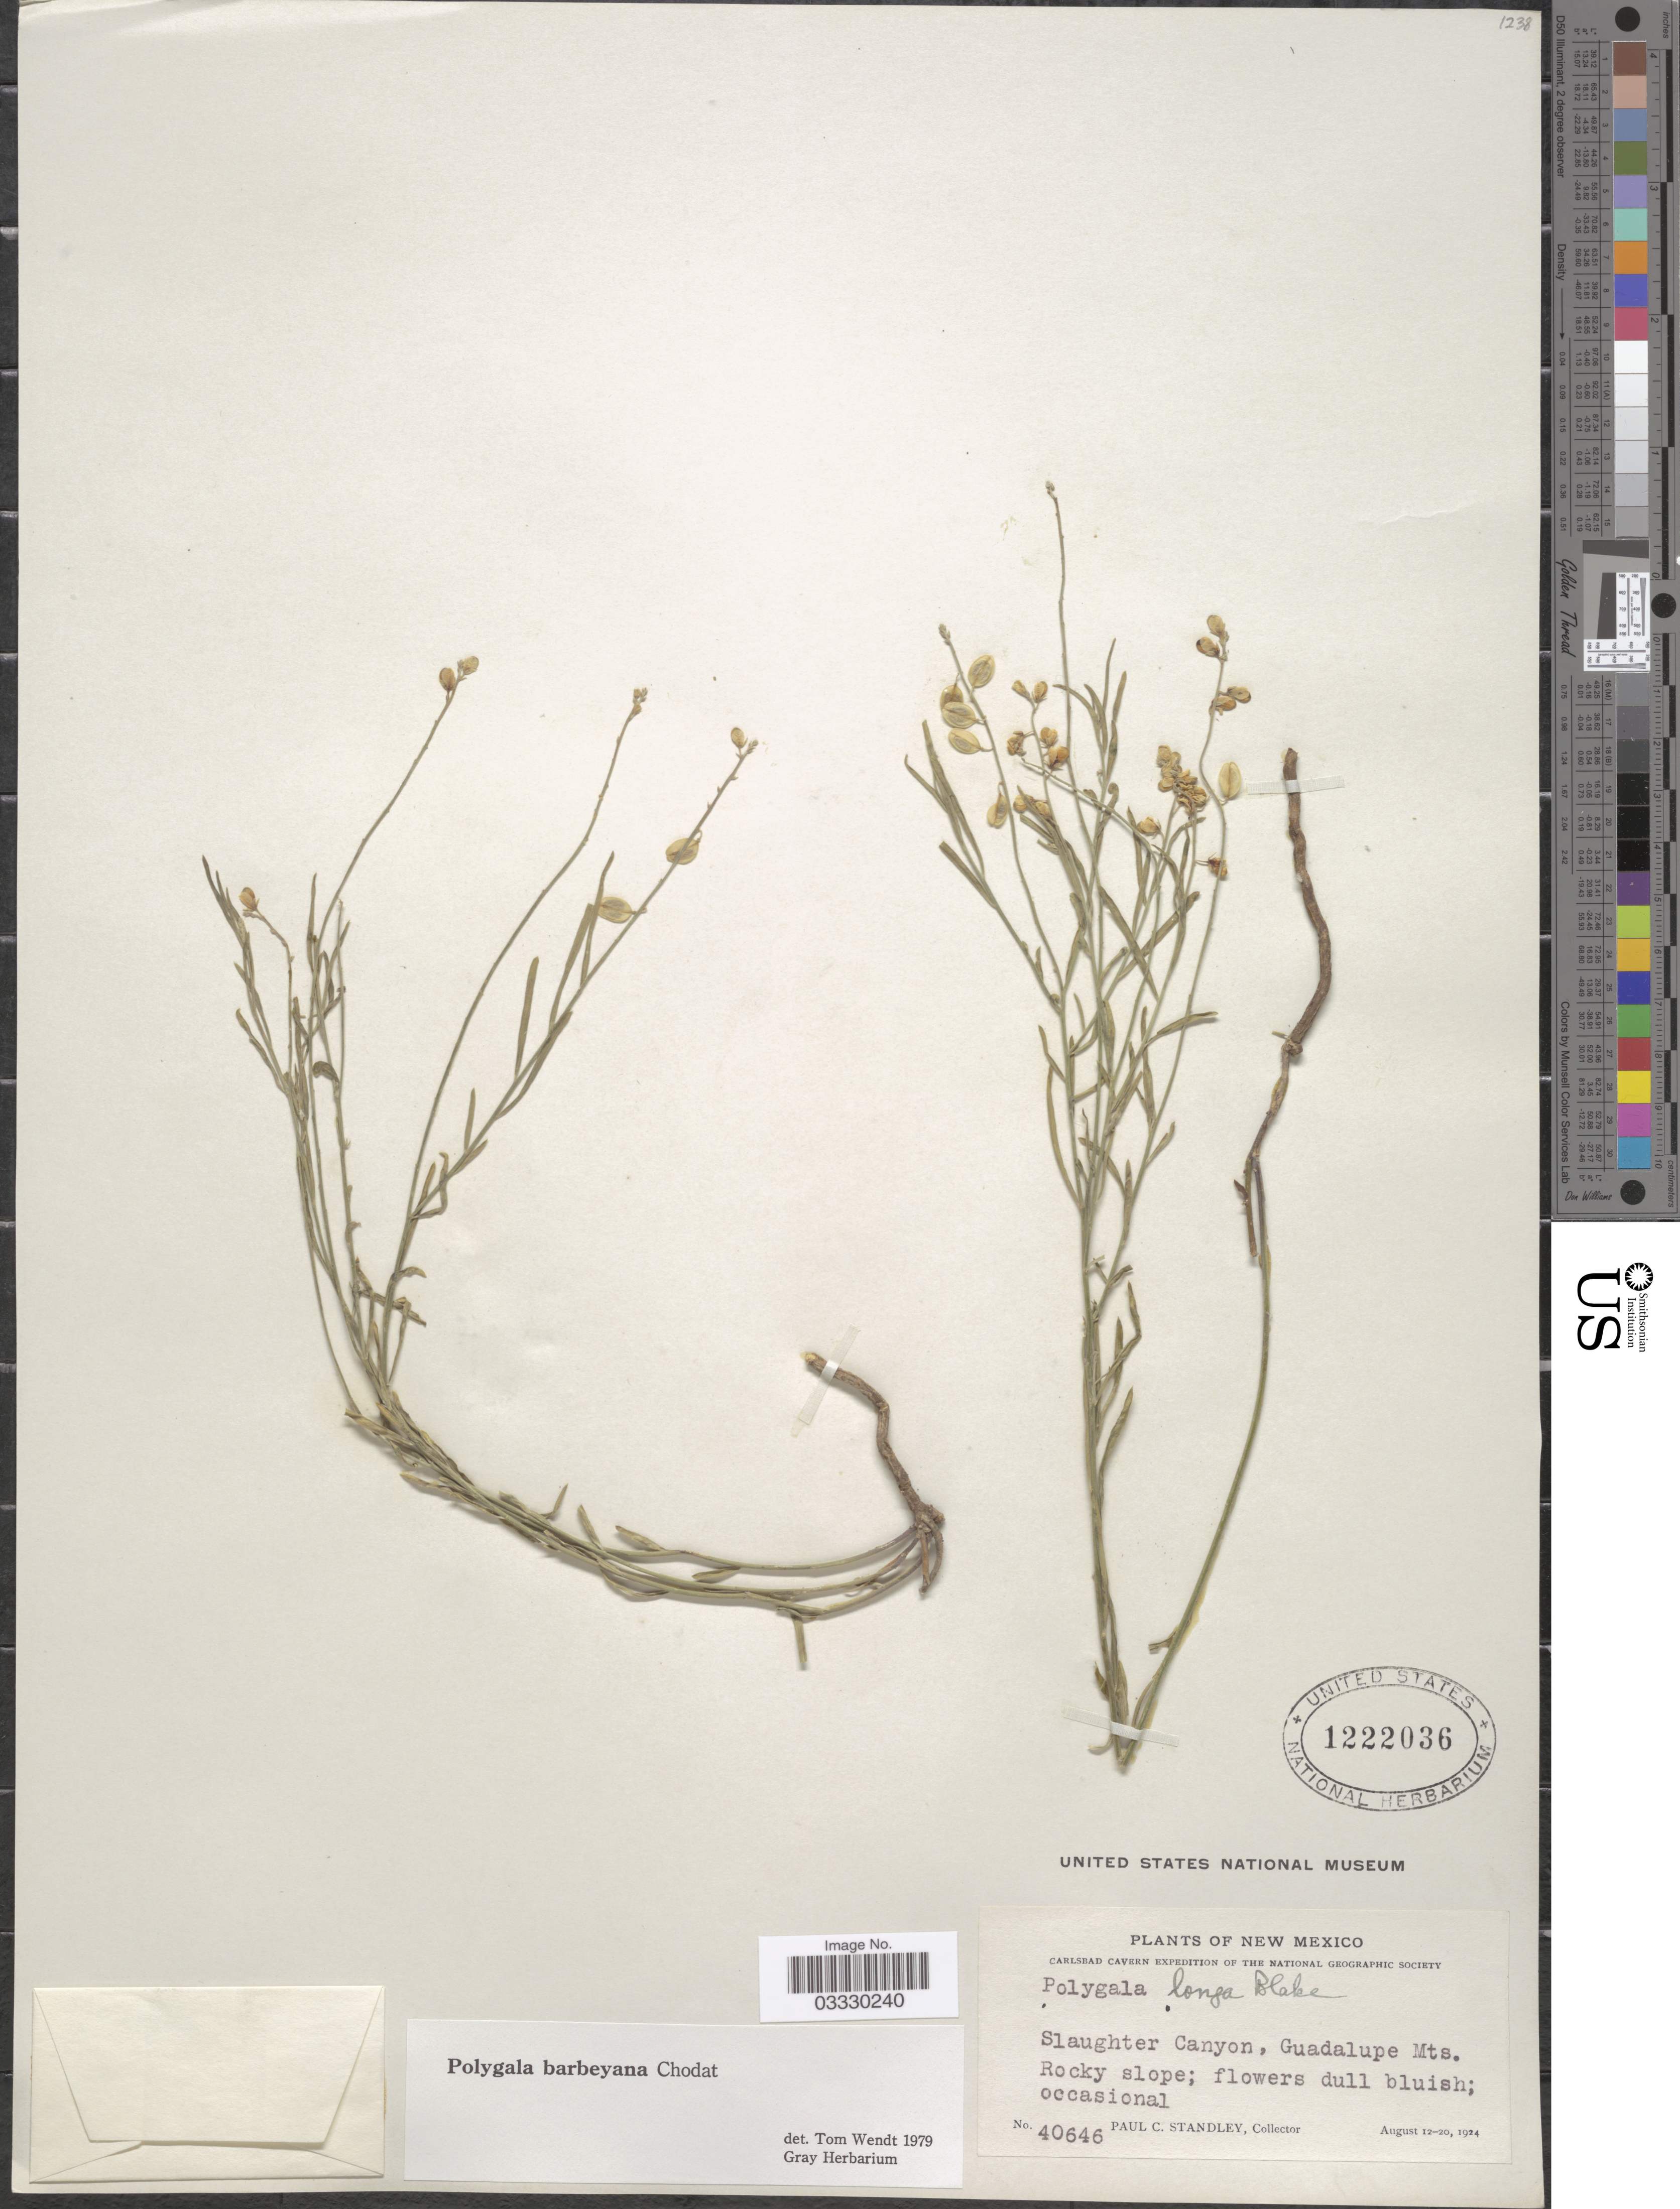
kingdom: Plantae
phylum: Tracheophyta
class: Magnoliopsida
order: Fabales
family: Polygalaceae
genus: Hebecarpa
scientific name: Hebecarpa barbeyana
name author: (Chodat) J.R. Abbott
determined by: Strong, Mark T., (BOT), Smithsonian Institution - National Museum of Natural History (UNITED STATES)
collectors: P. C. Standley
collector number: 40646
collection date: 1924-08-12/1924-08-20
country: United States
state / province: New Mexico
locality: Slaughter Canyon, Guadalupe Mts.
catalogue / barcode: US 1222036